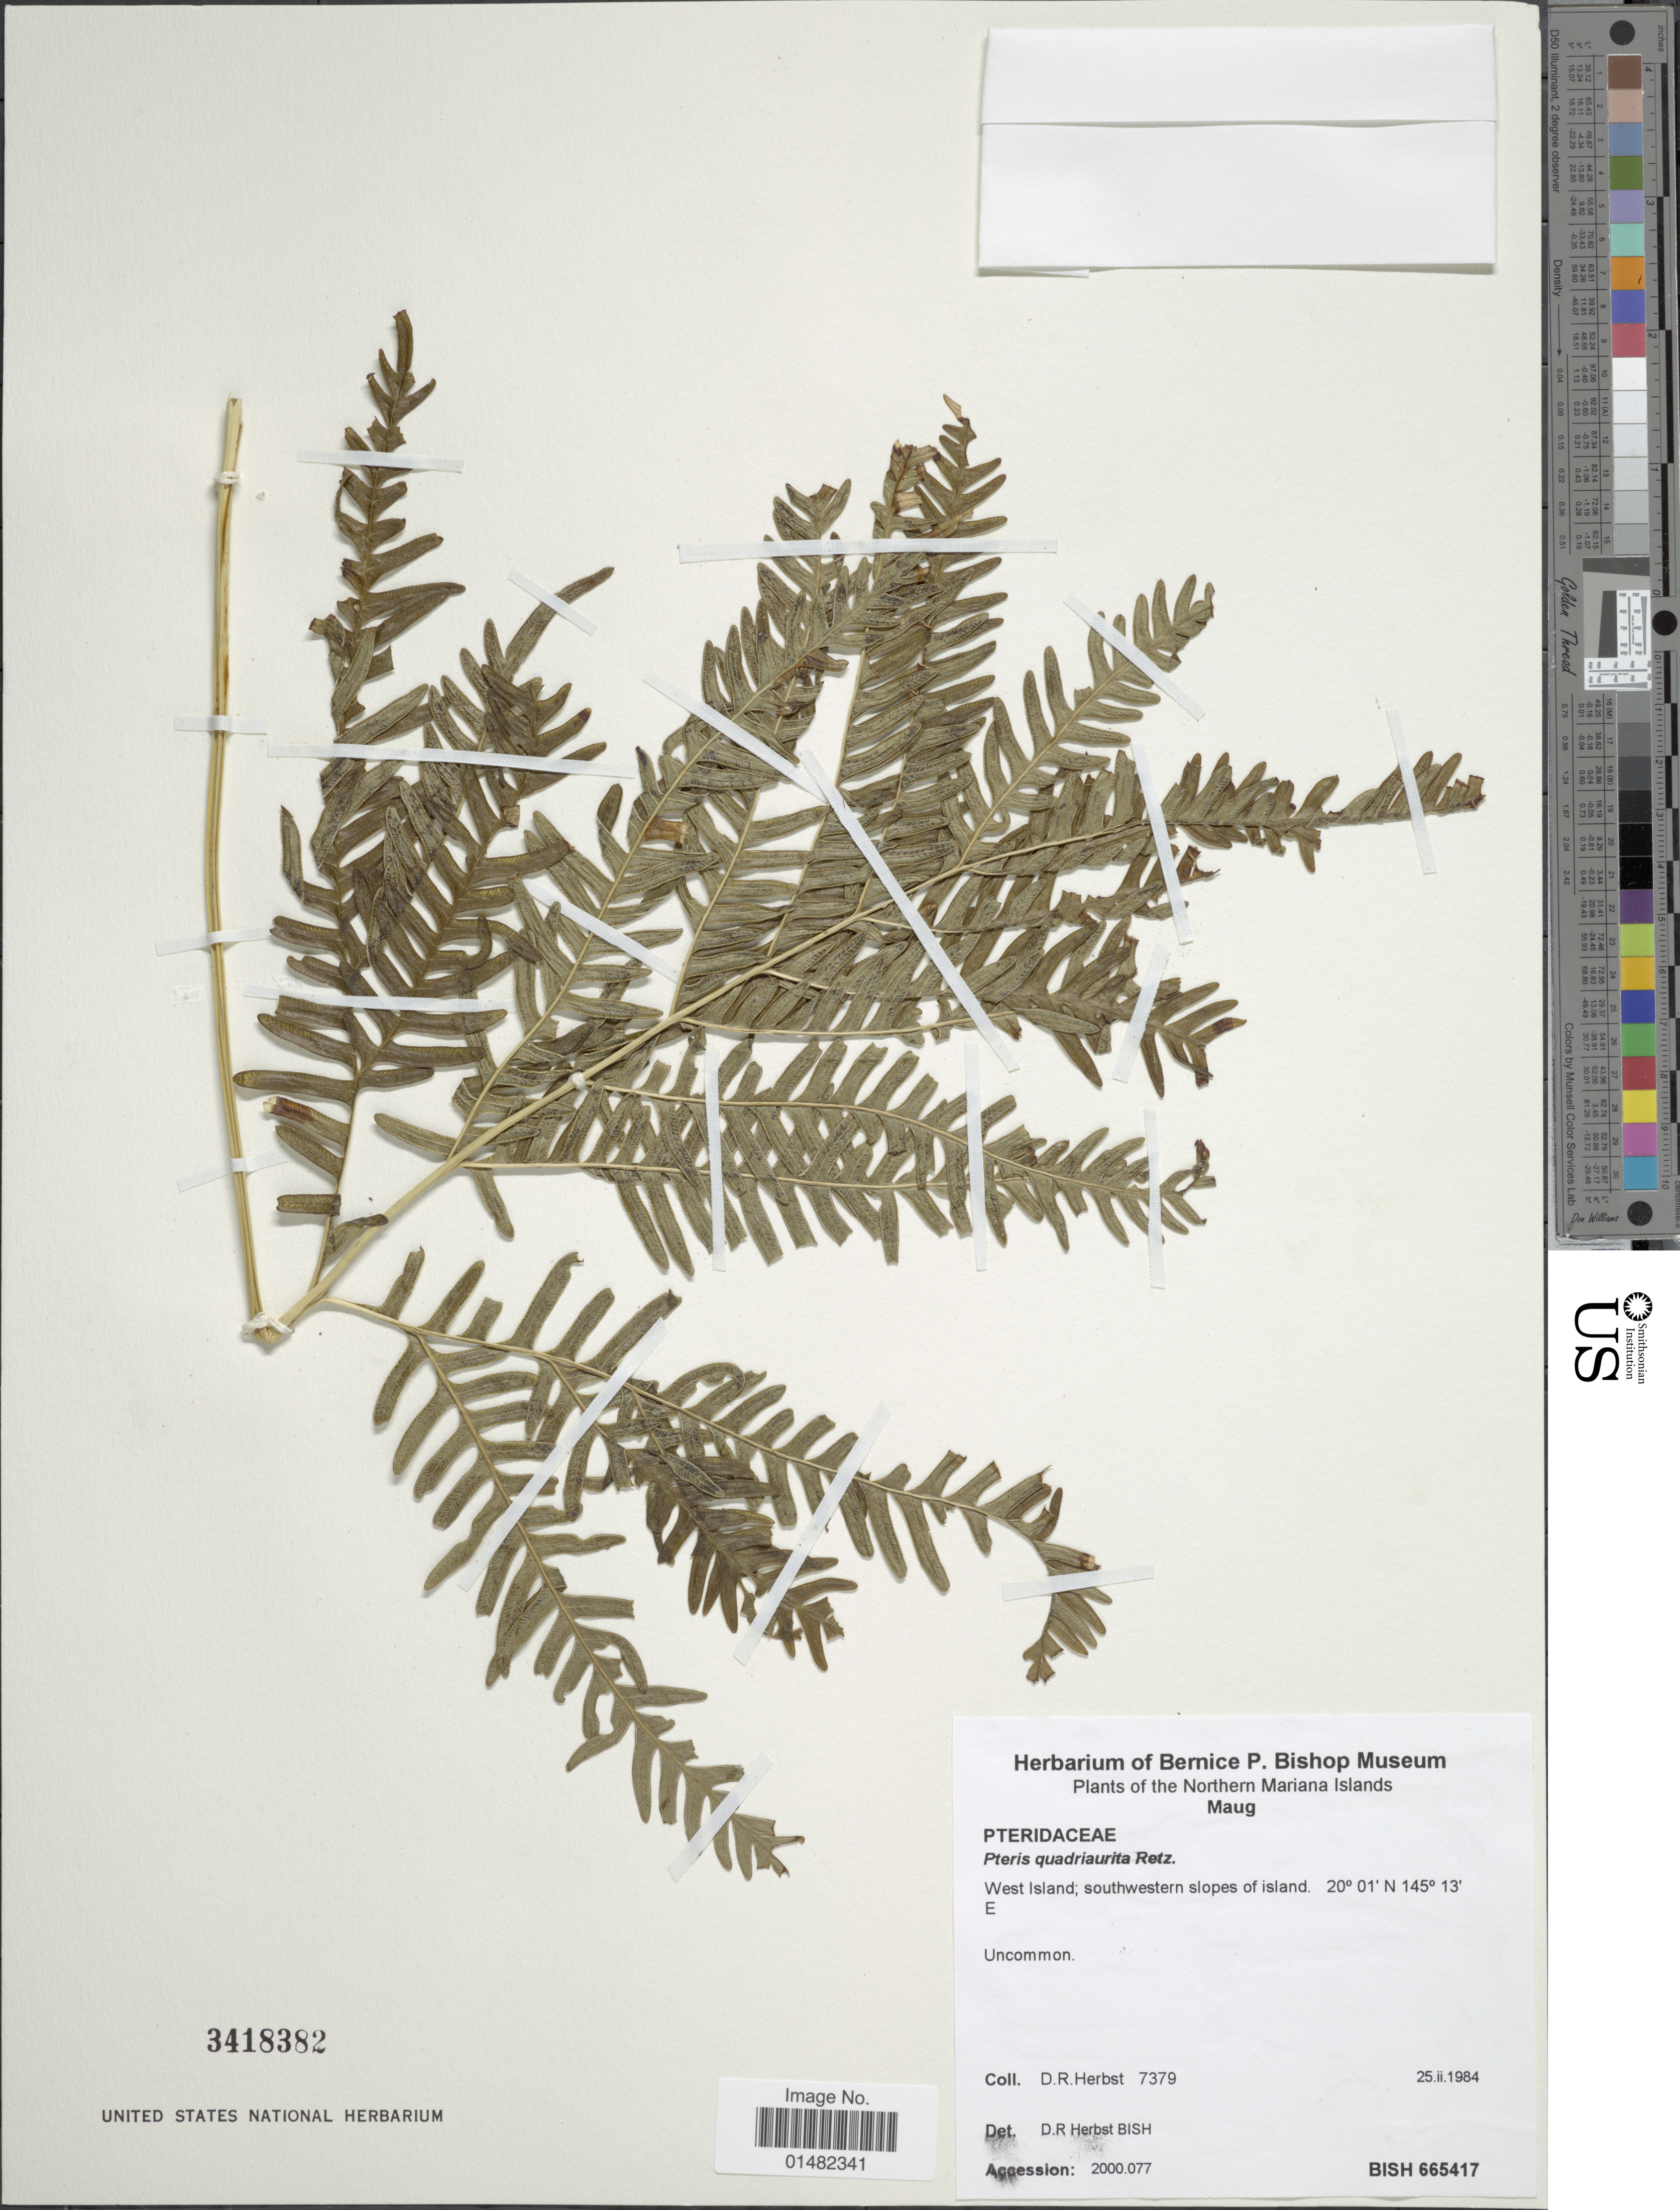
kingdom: Plantae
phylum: Tracheophyta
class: Polypodiopsida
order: Polypodiales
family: Pteridaceae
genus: Pteris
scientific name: Pteris quadriaurita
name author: Retz.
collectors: D. R. Herbst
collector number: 7379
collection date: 1984-02-25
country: Northern Mariana Islands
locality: Maug. West Island; southwestern slopes of island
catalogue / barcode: US 3418382